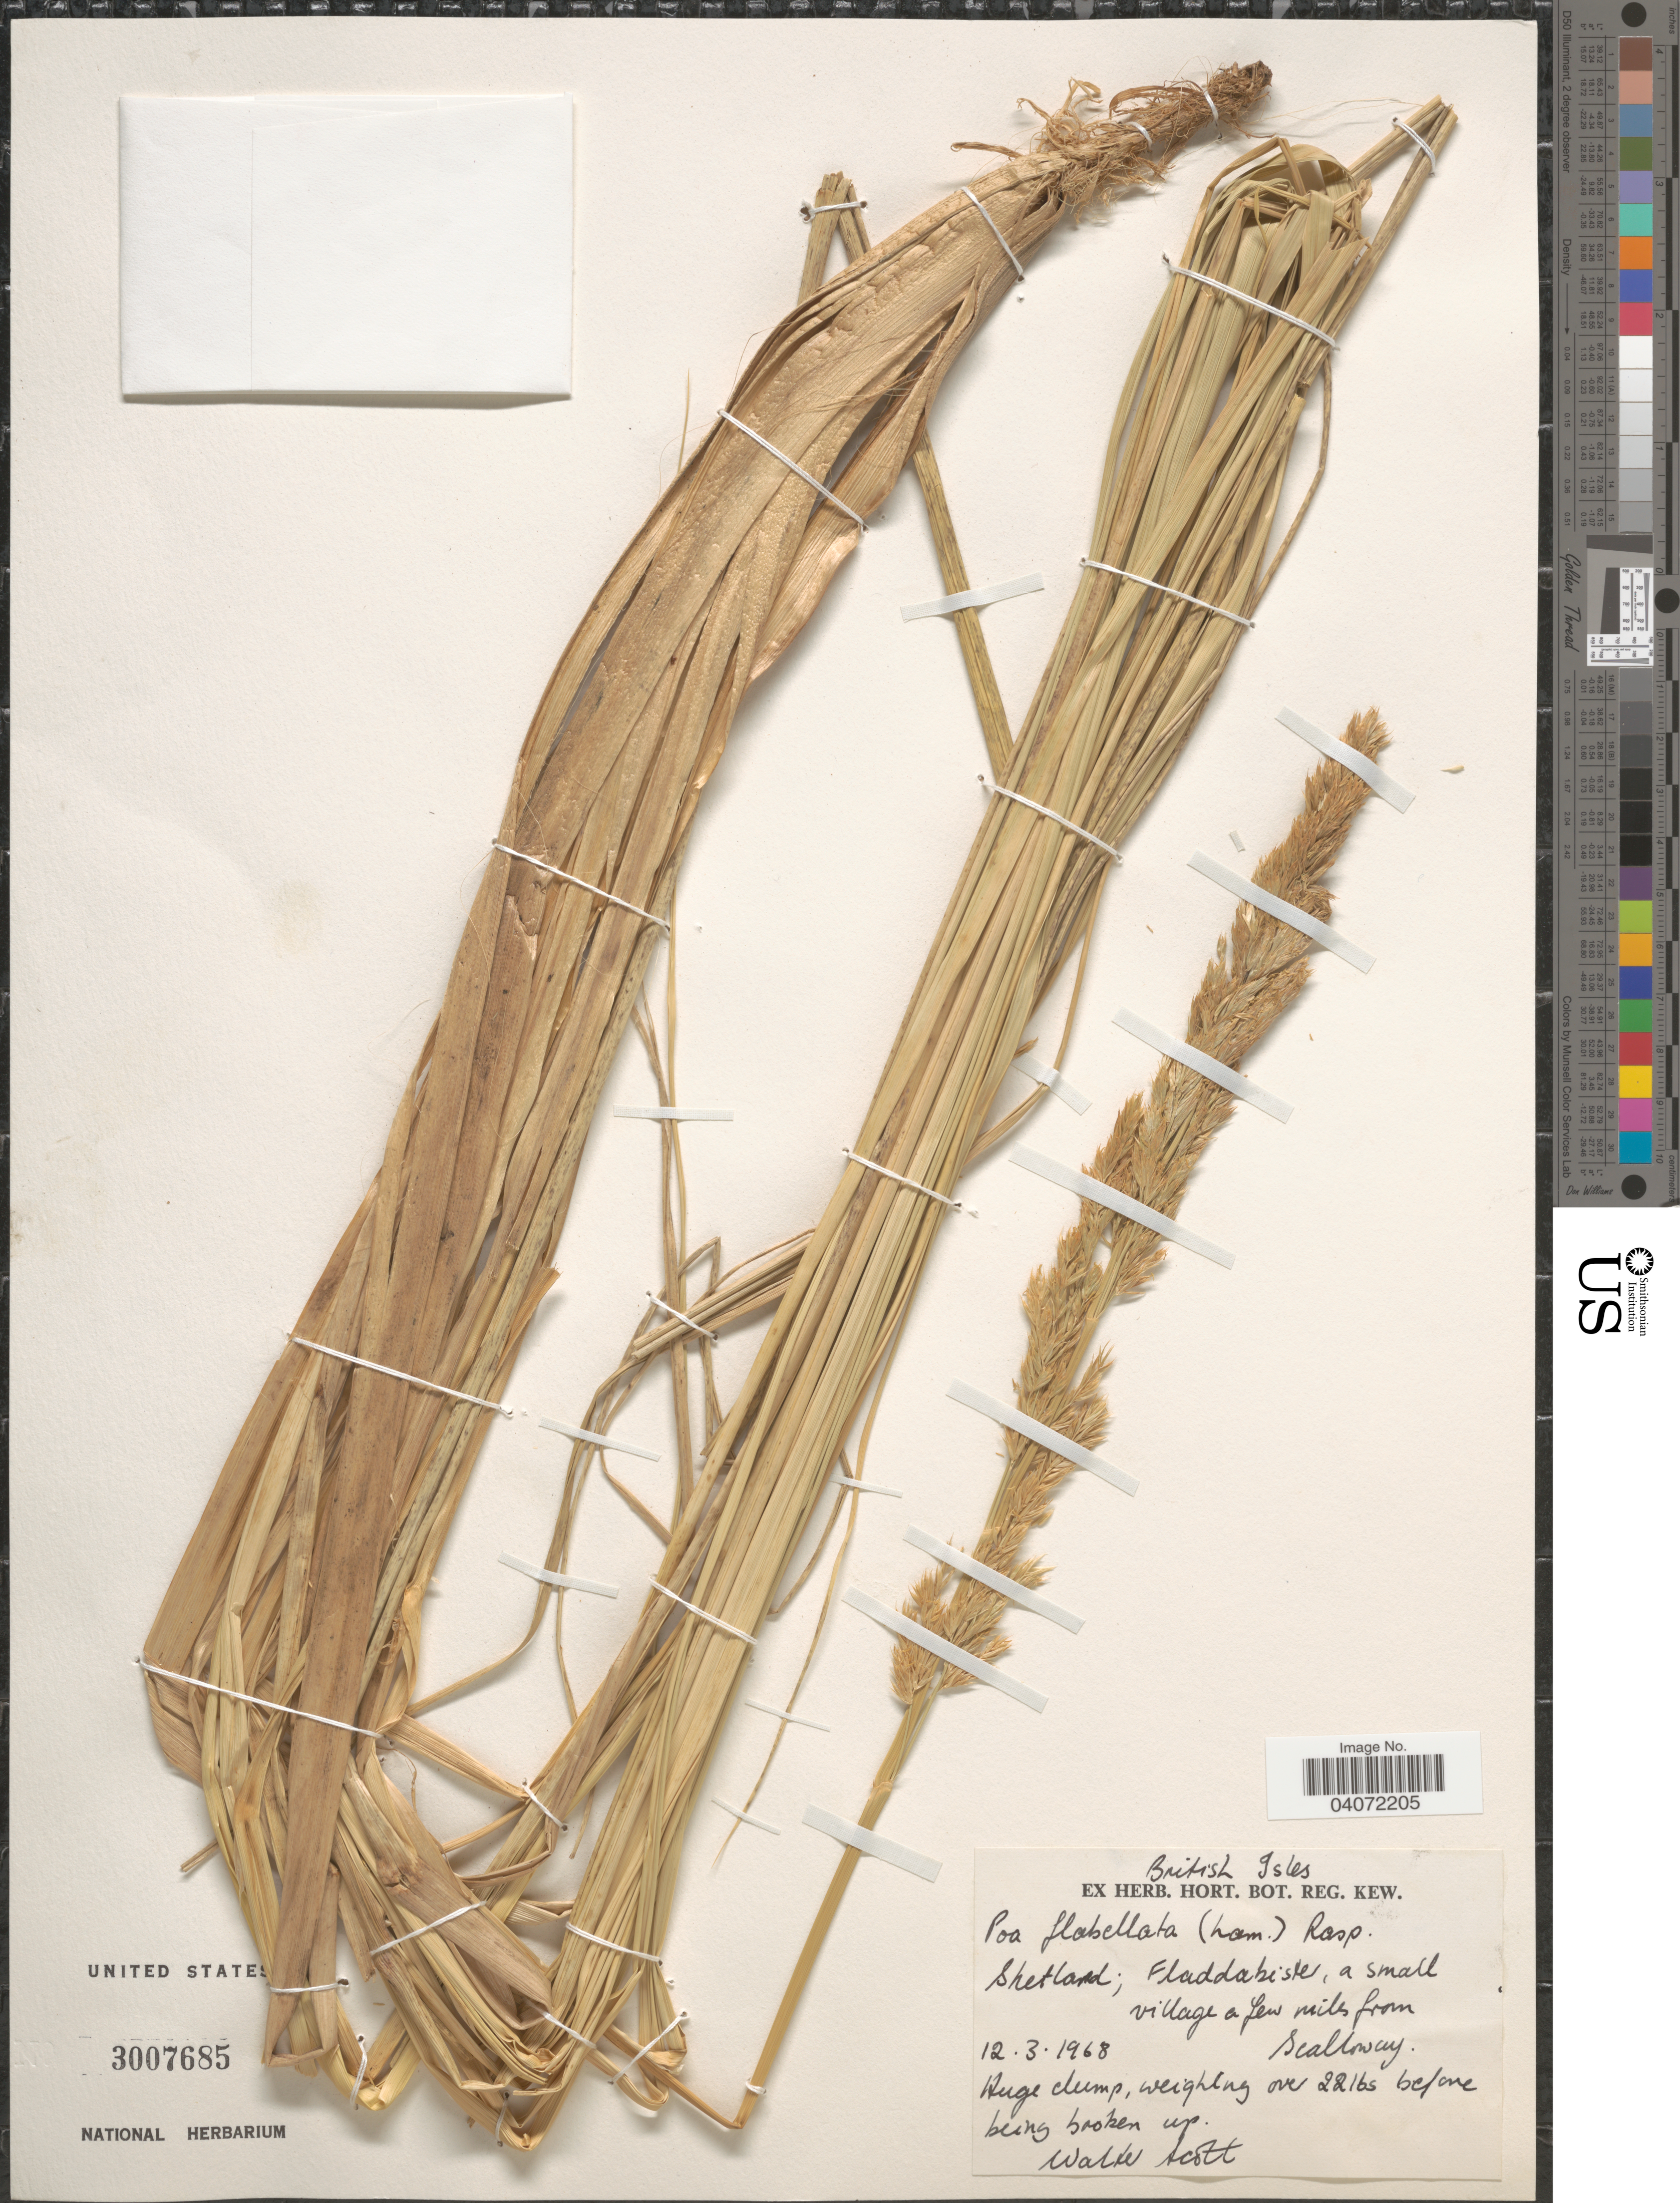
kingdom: Plantae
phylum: Tracheophyta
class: Liliopsida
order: Poales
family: Poaceae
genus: Poa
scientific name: Poa flabellata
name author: (Lam.) Raspail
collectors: W. Scott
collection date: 1968-03-12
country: United Kingdom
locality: British Isles. Shetland; Fladdabiste, a small village a few miles from Scallway.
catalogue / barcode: US 3007685